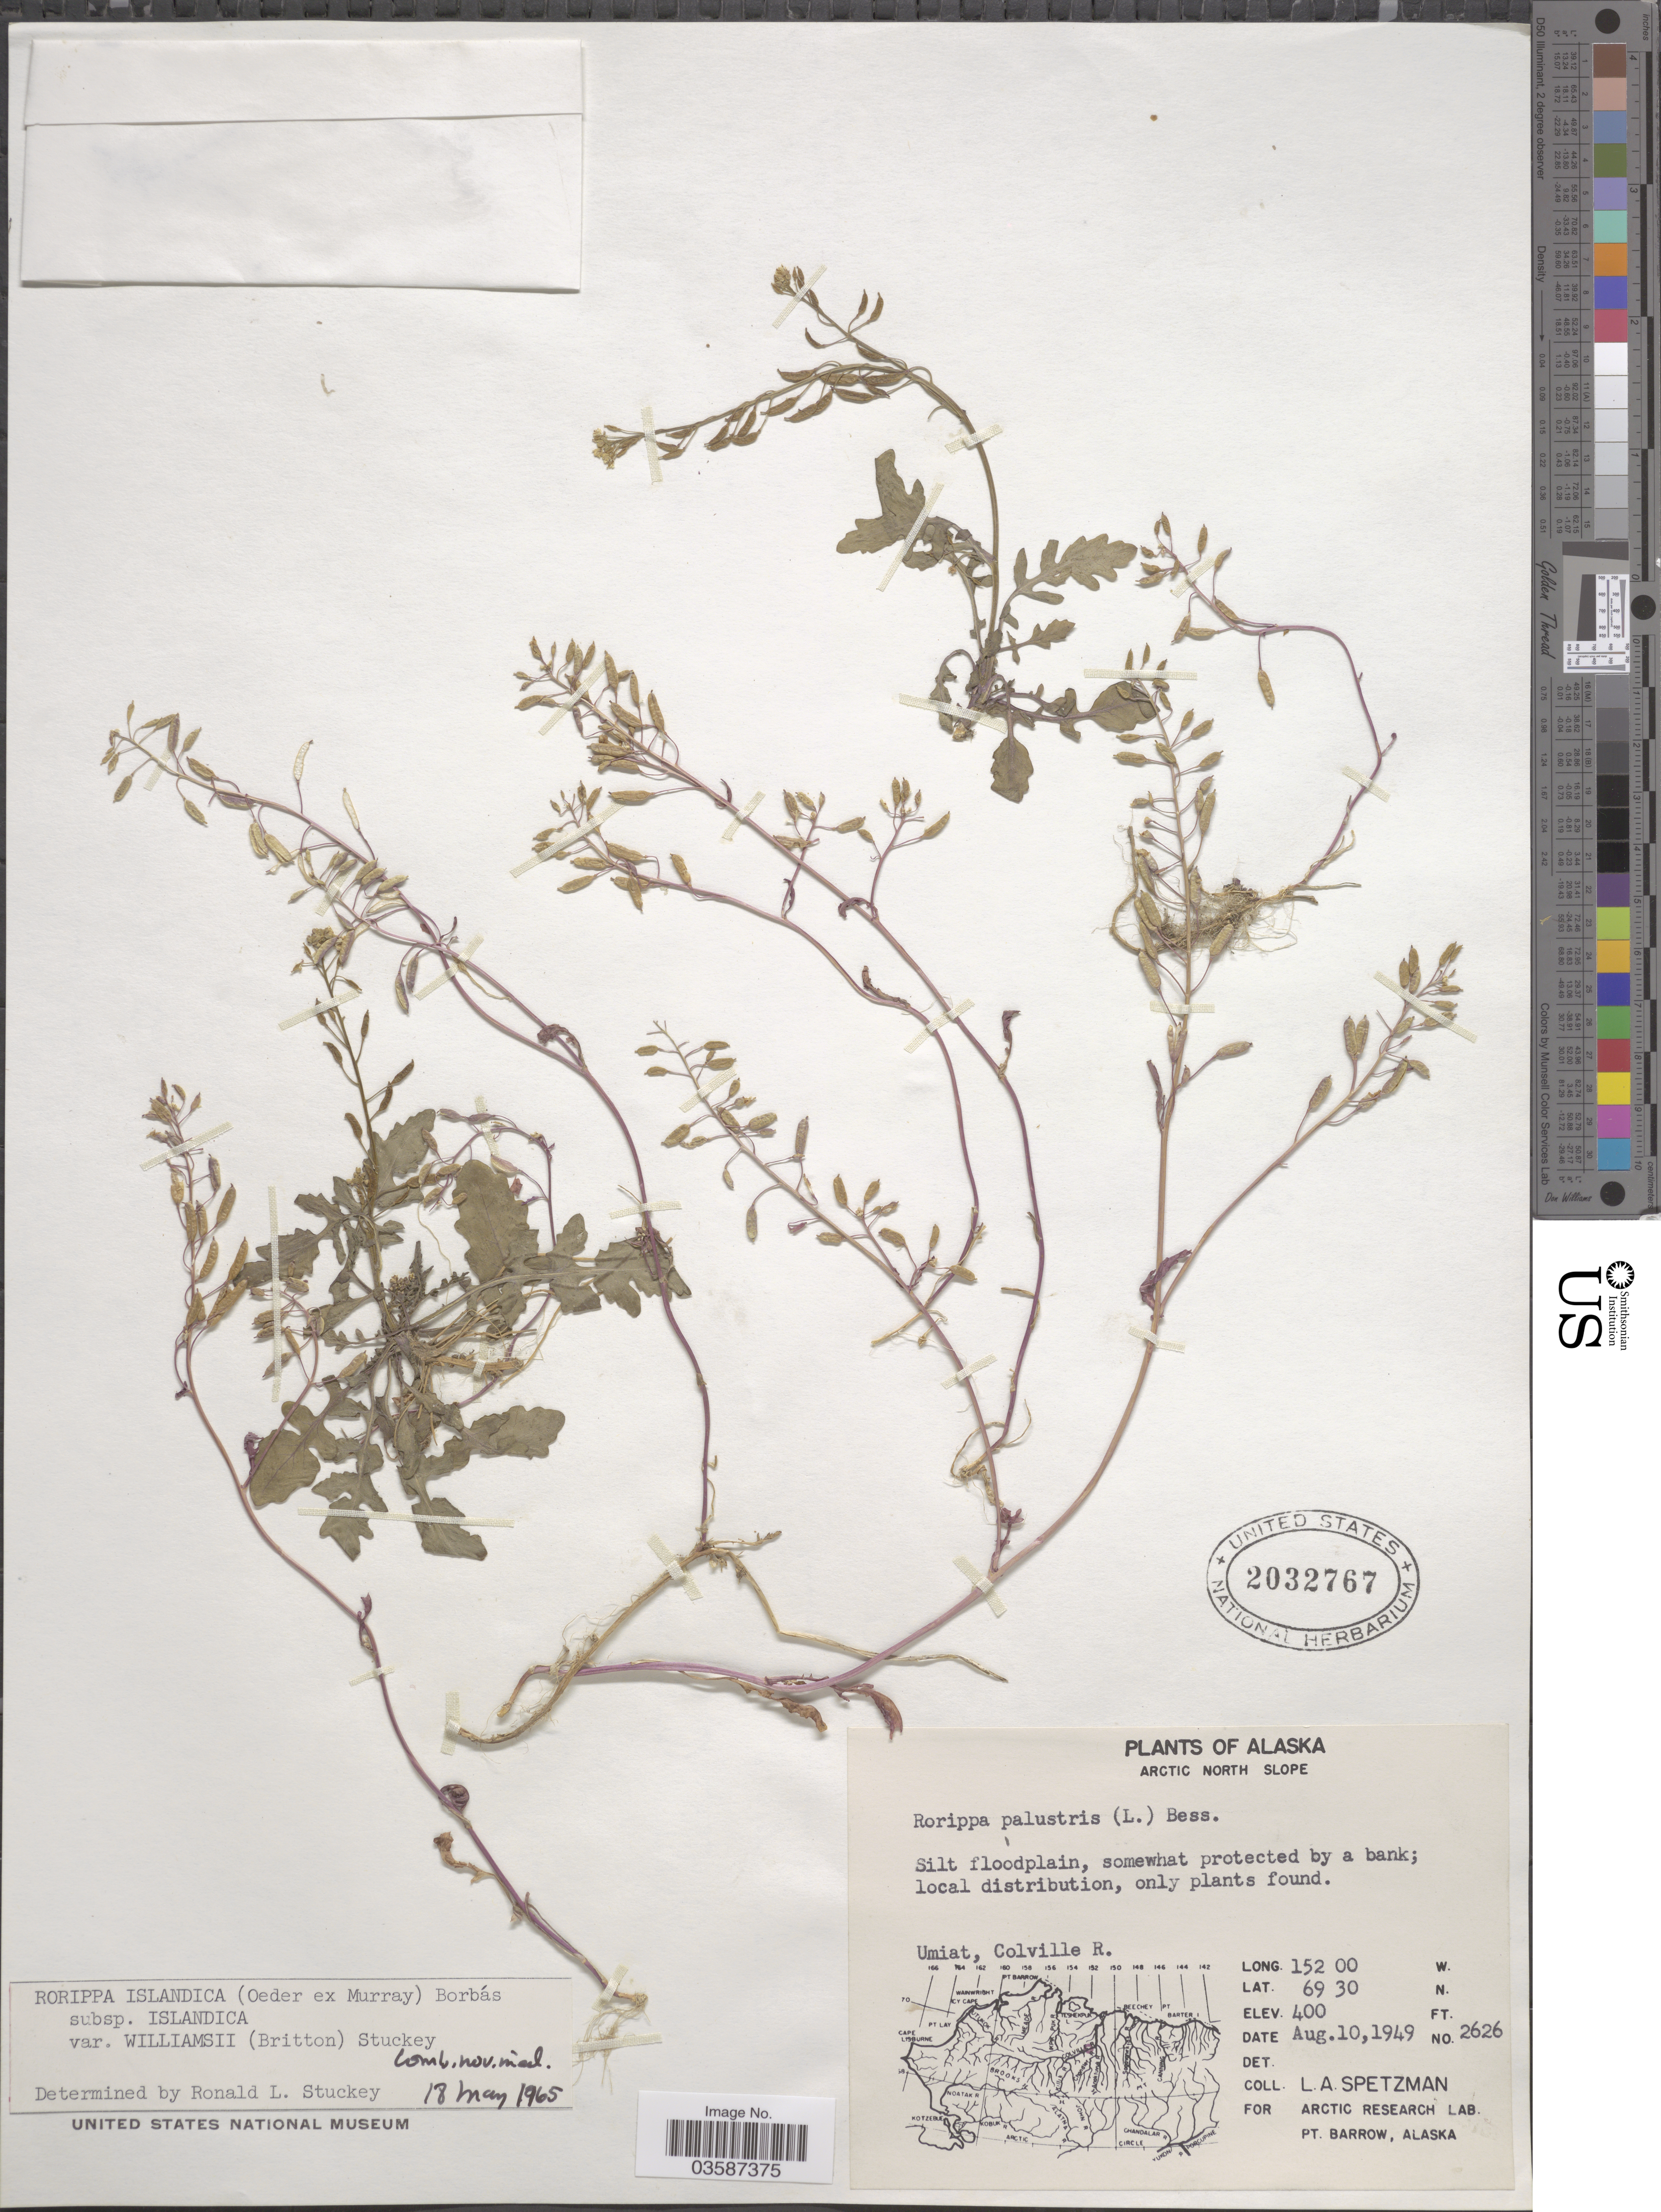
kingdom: Plantae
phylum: Tracheophyta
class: Magnoliopsida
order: Brassicales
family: Brassicaceae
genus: Rorippa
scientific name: Rorippa islandica var. williamsii (Britton) Stuckey comb. nov. ined.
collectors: L. Spetzman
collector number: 2626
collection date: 1949-08-10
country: United States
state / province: Alaska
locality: Arctic North Slope. Umiat, Colville R.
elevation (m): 122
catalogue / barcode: US 2032767